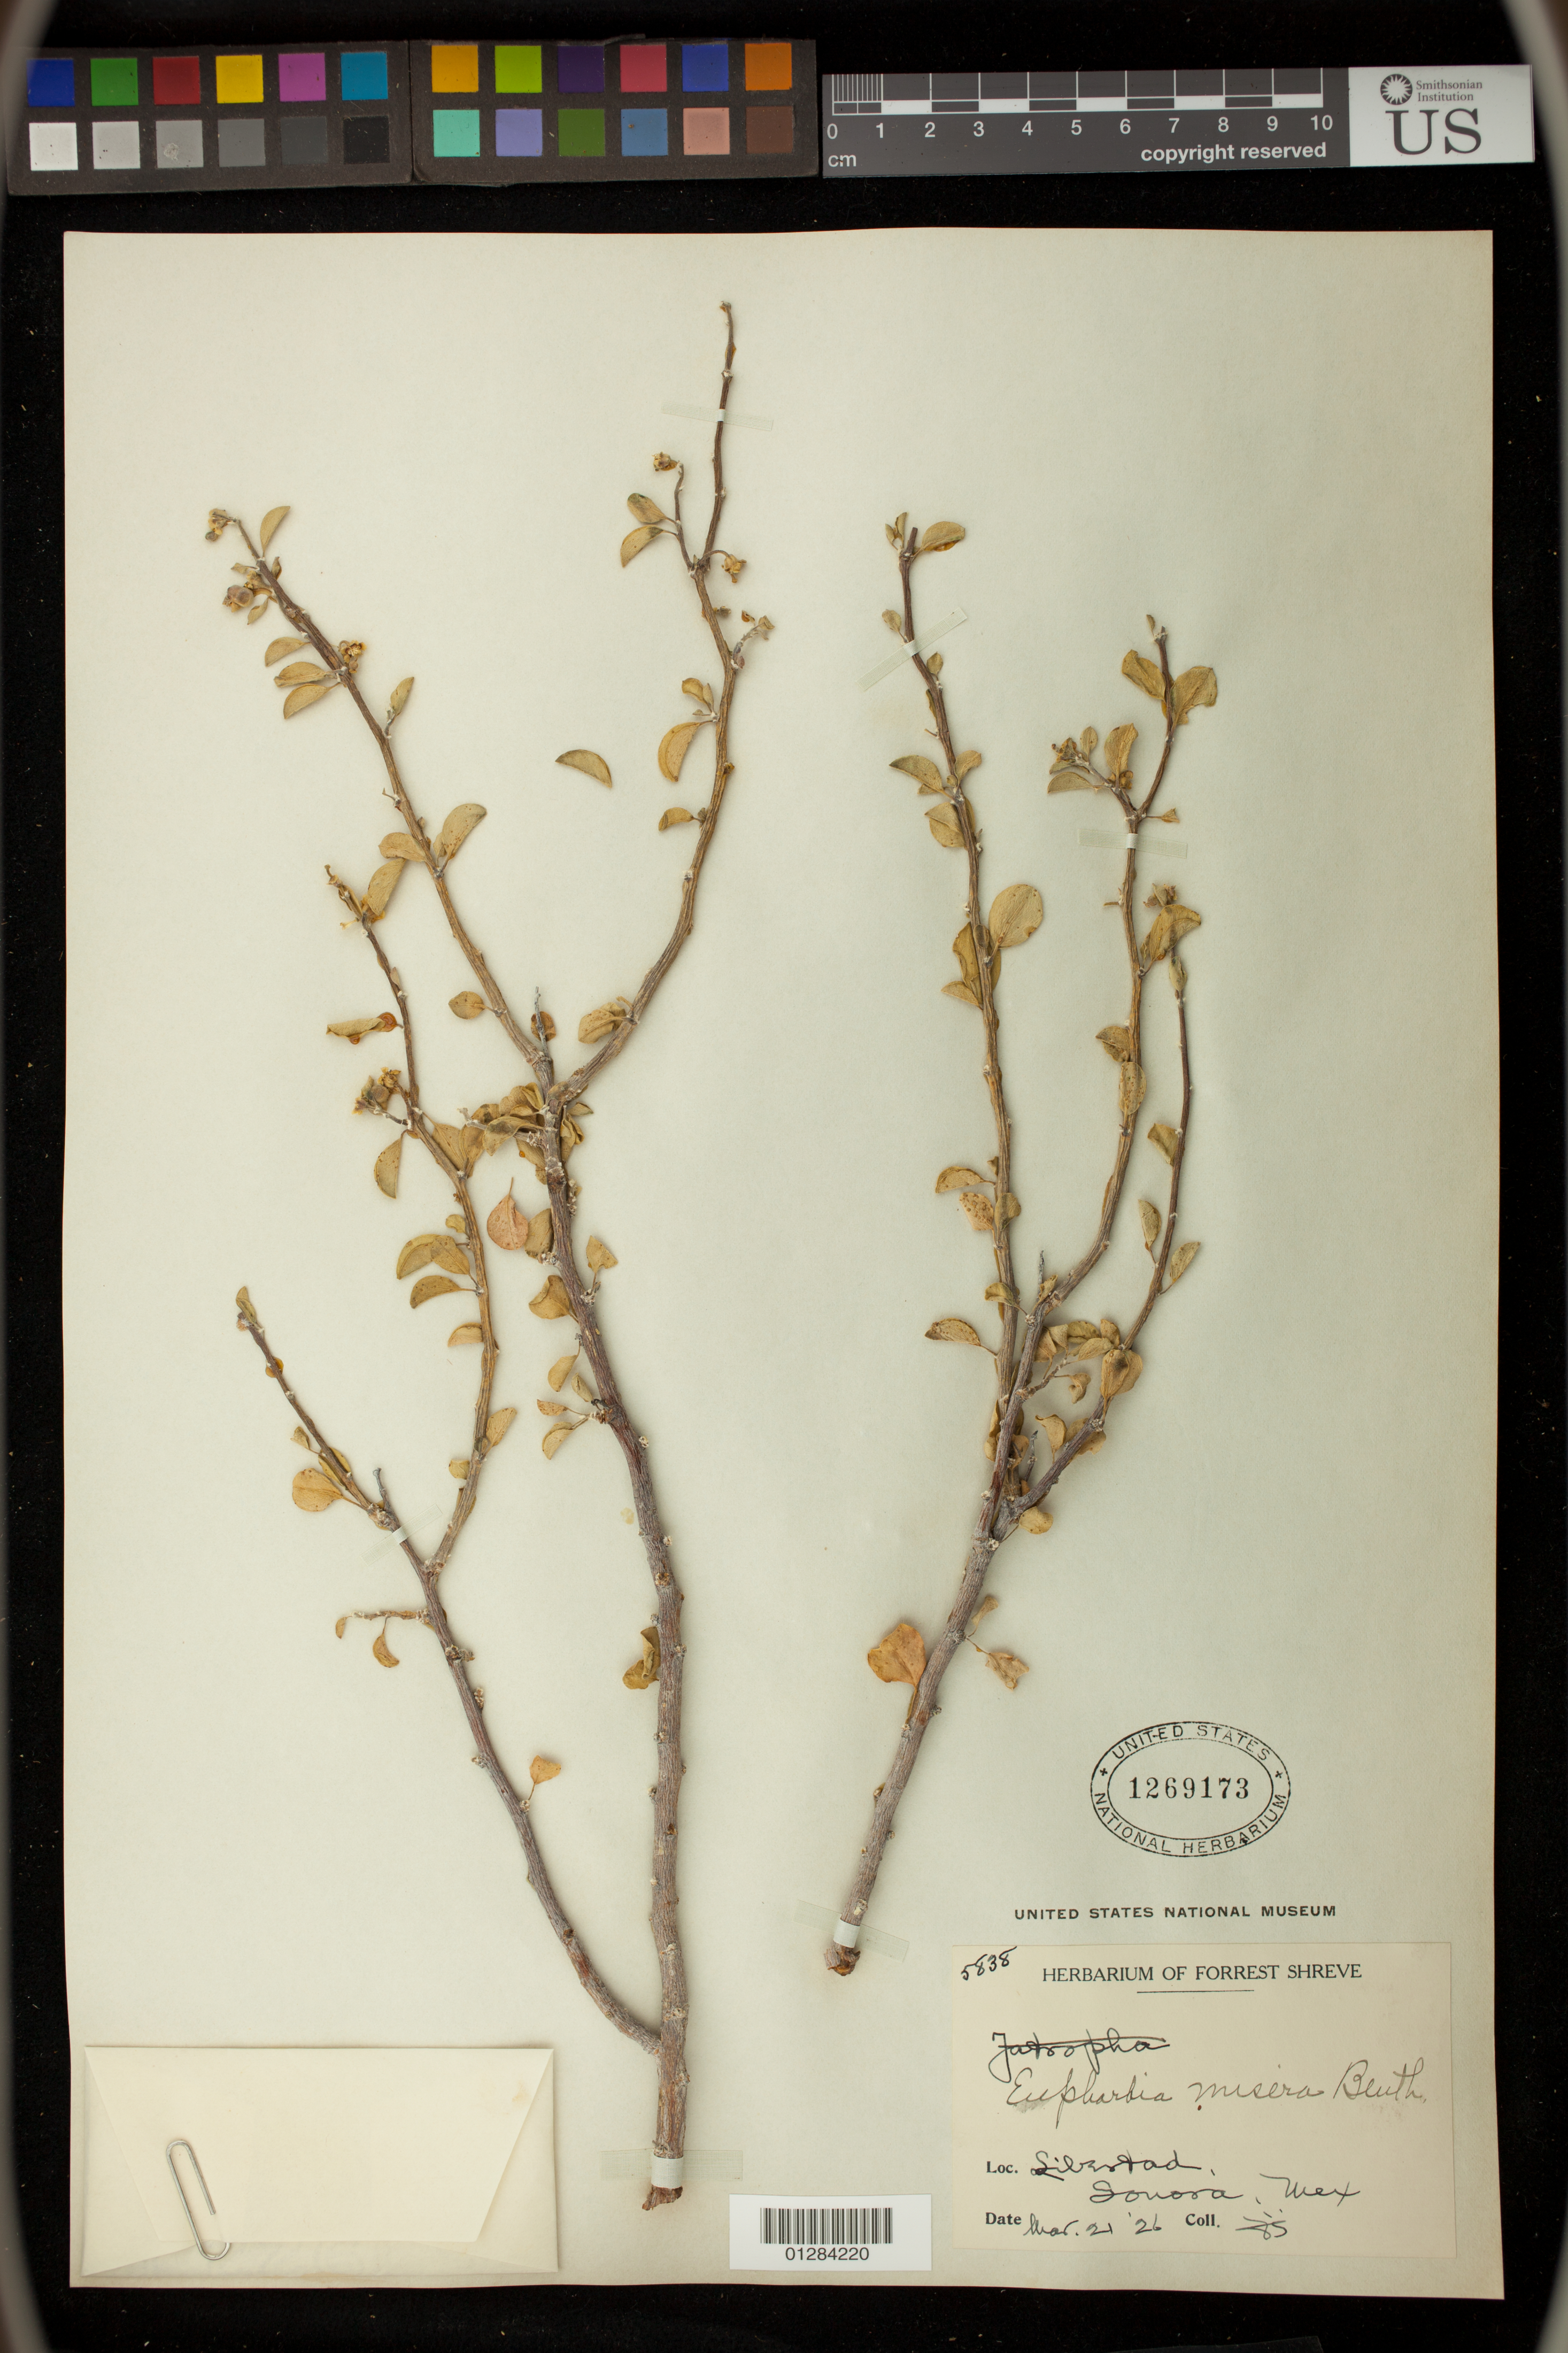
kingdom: Plantae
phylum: Tracheophyta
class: Magnoliopsida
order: Malpighiales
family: Euphorbiaceae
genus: Euphorbia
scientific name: Euphorbia misera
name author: Benth.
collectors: F. Shreve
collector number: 5838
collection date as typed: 21 Mar 1926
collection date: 1926-03-21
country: Mexico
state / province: Sonora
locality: Libertad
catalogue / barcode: US 1269173